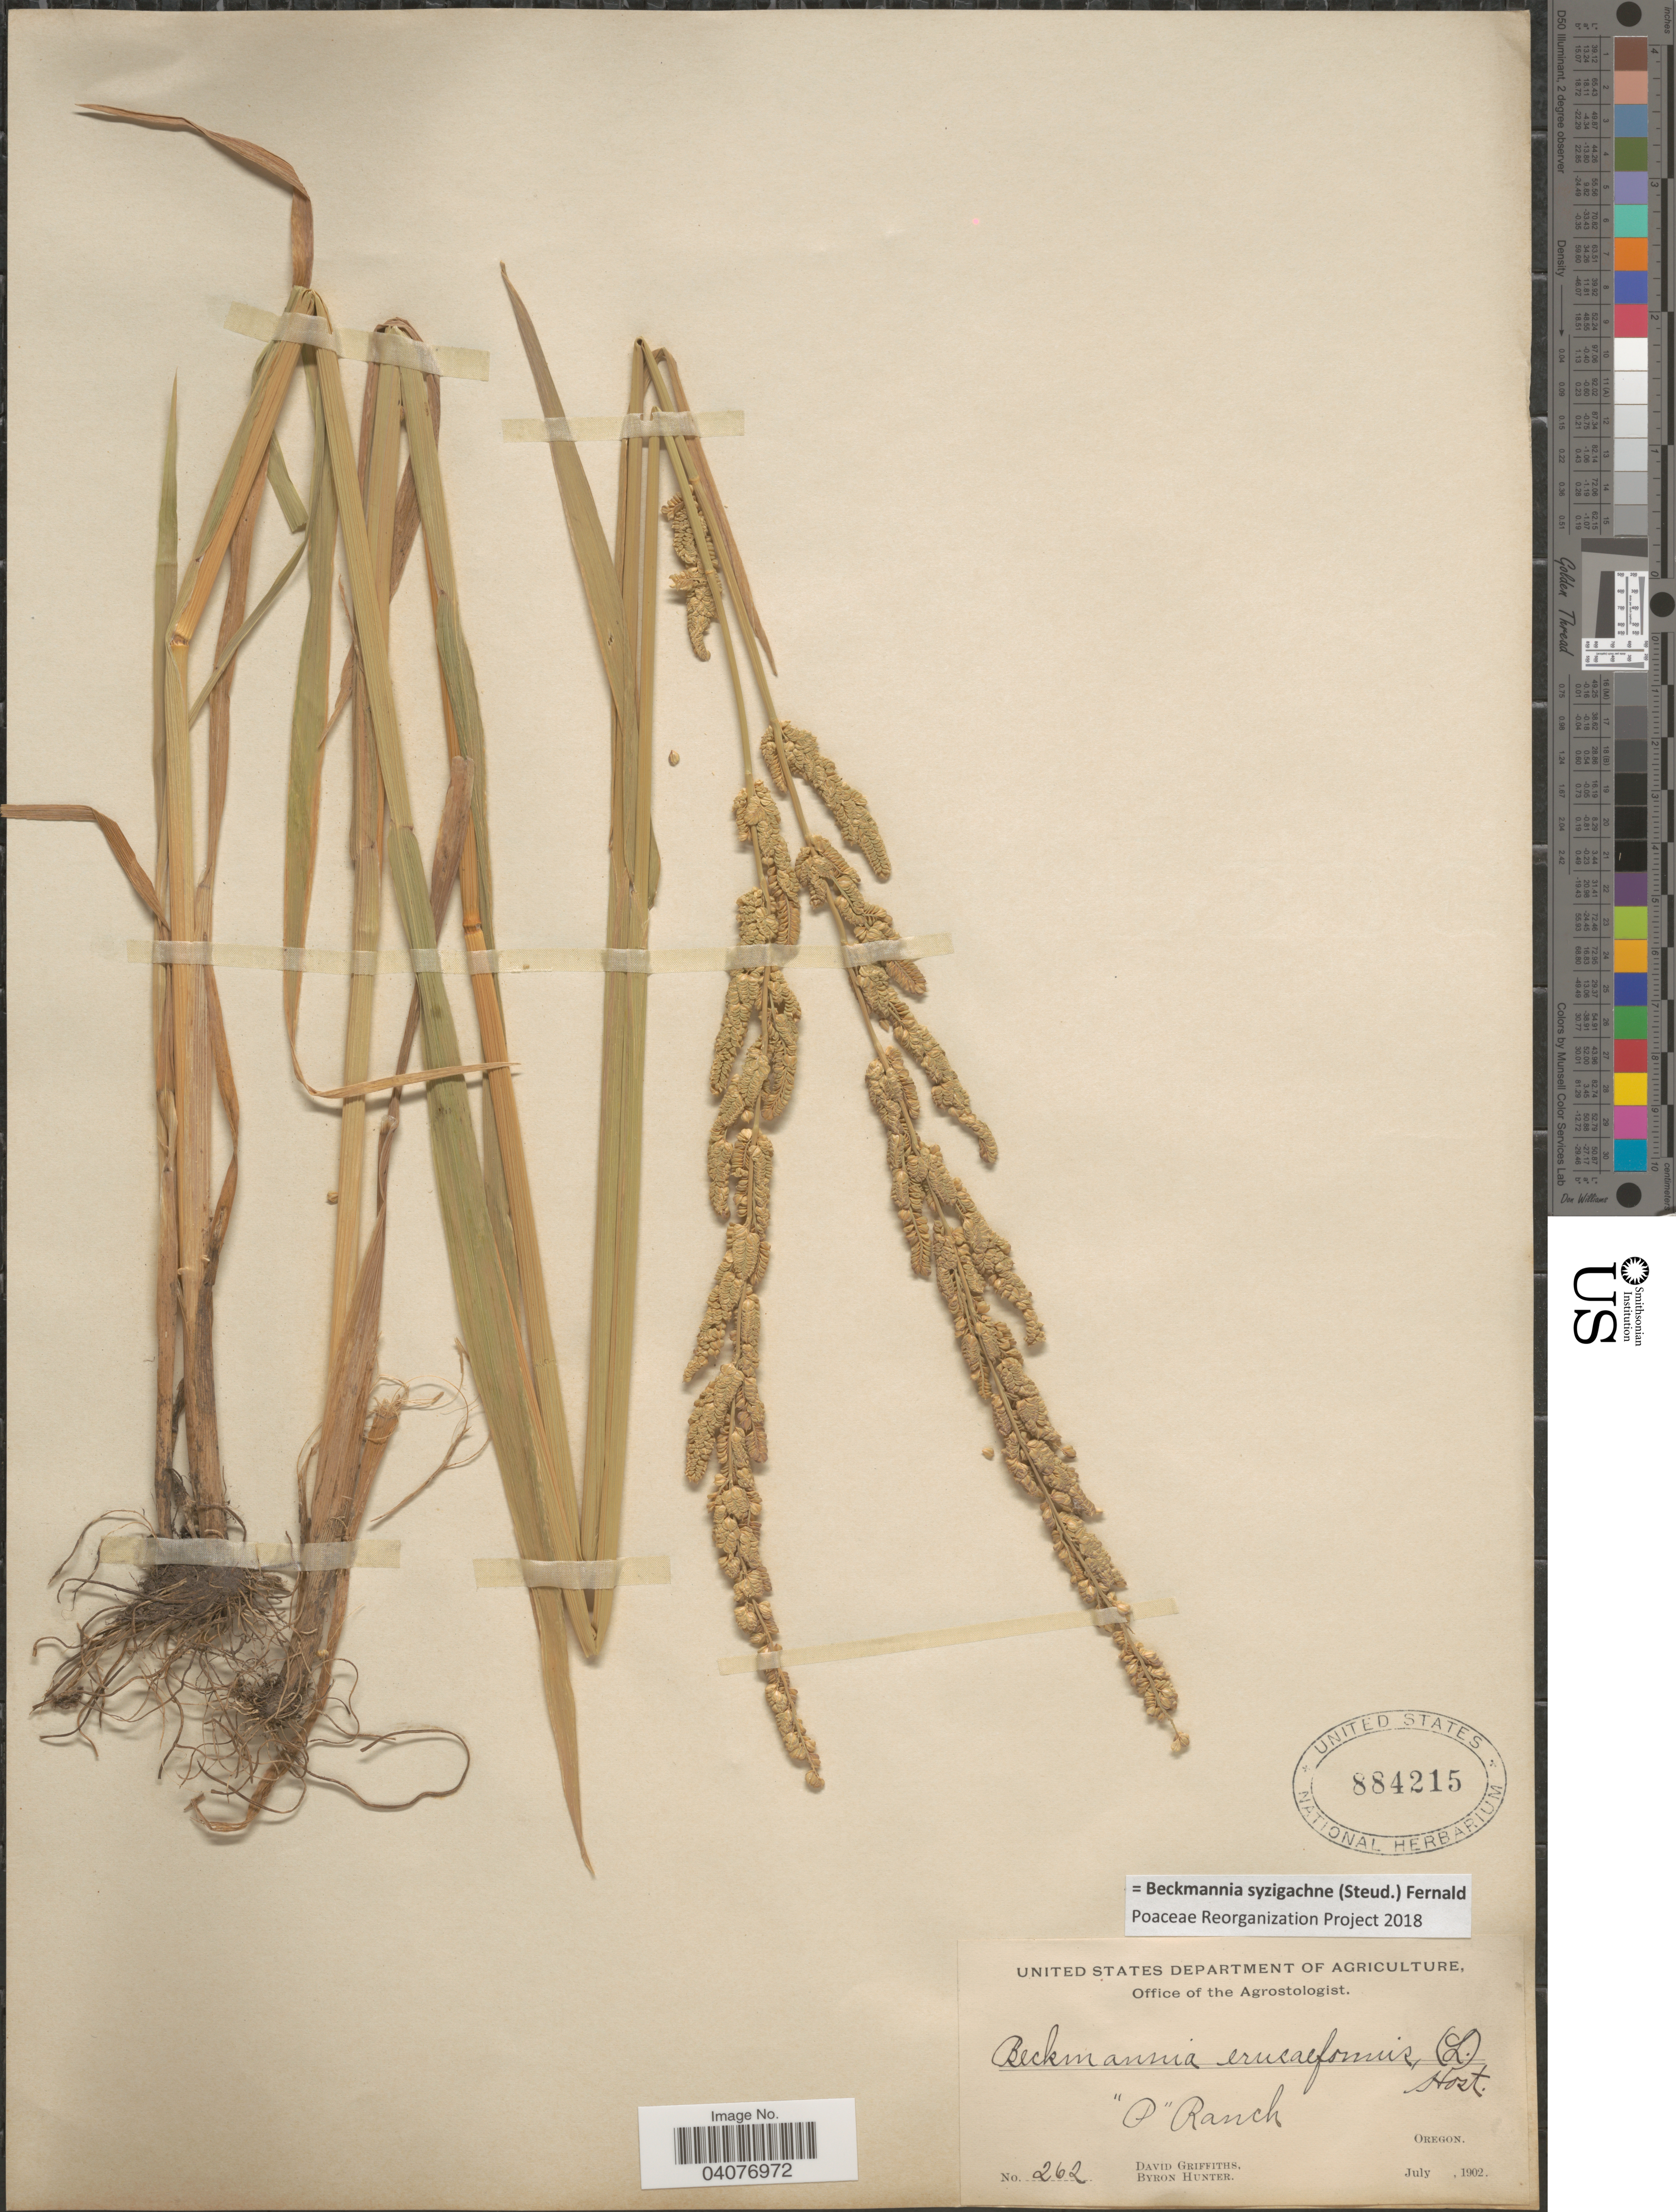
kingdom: Plantae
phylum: Tracheophyta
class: Liliopsida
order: Poales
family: Poaceae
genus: Beckmannia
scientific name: Beckmannia syzigachne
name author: (Steud.) Fernald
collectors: D. Griffiths & B. Hunter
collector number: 262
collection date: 1902-07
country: United States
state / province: Oregon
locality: P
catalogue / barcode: US 884215